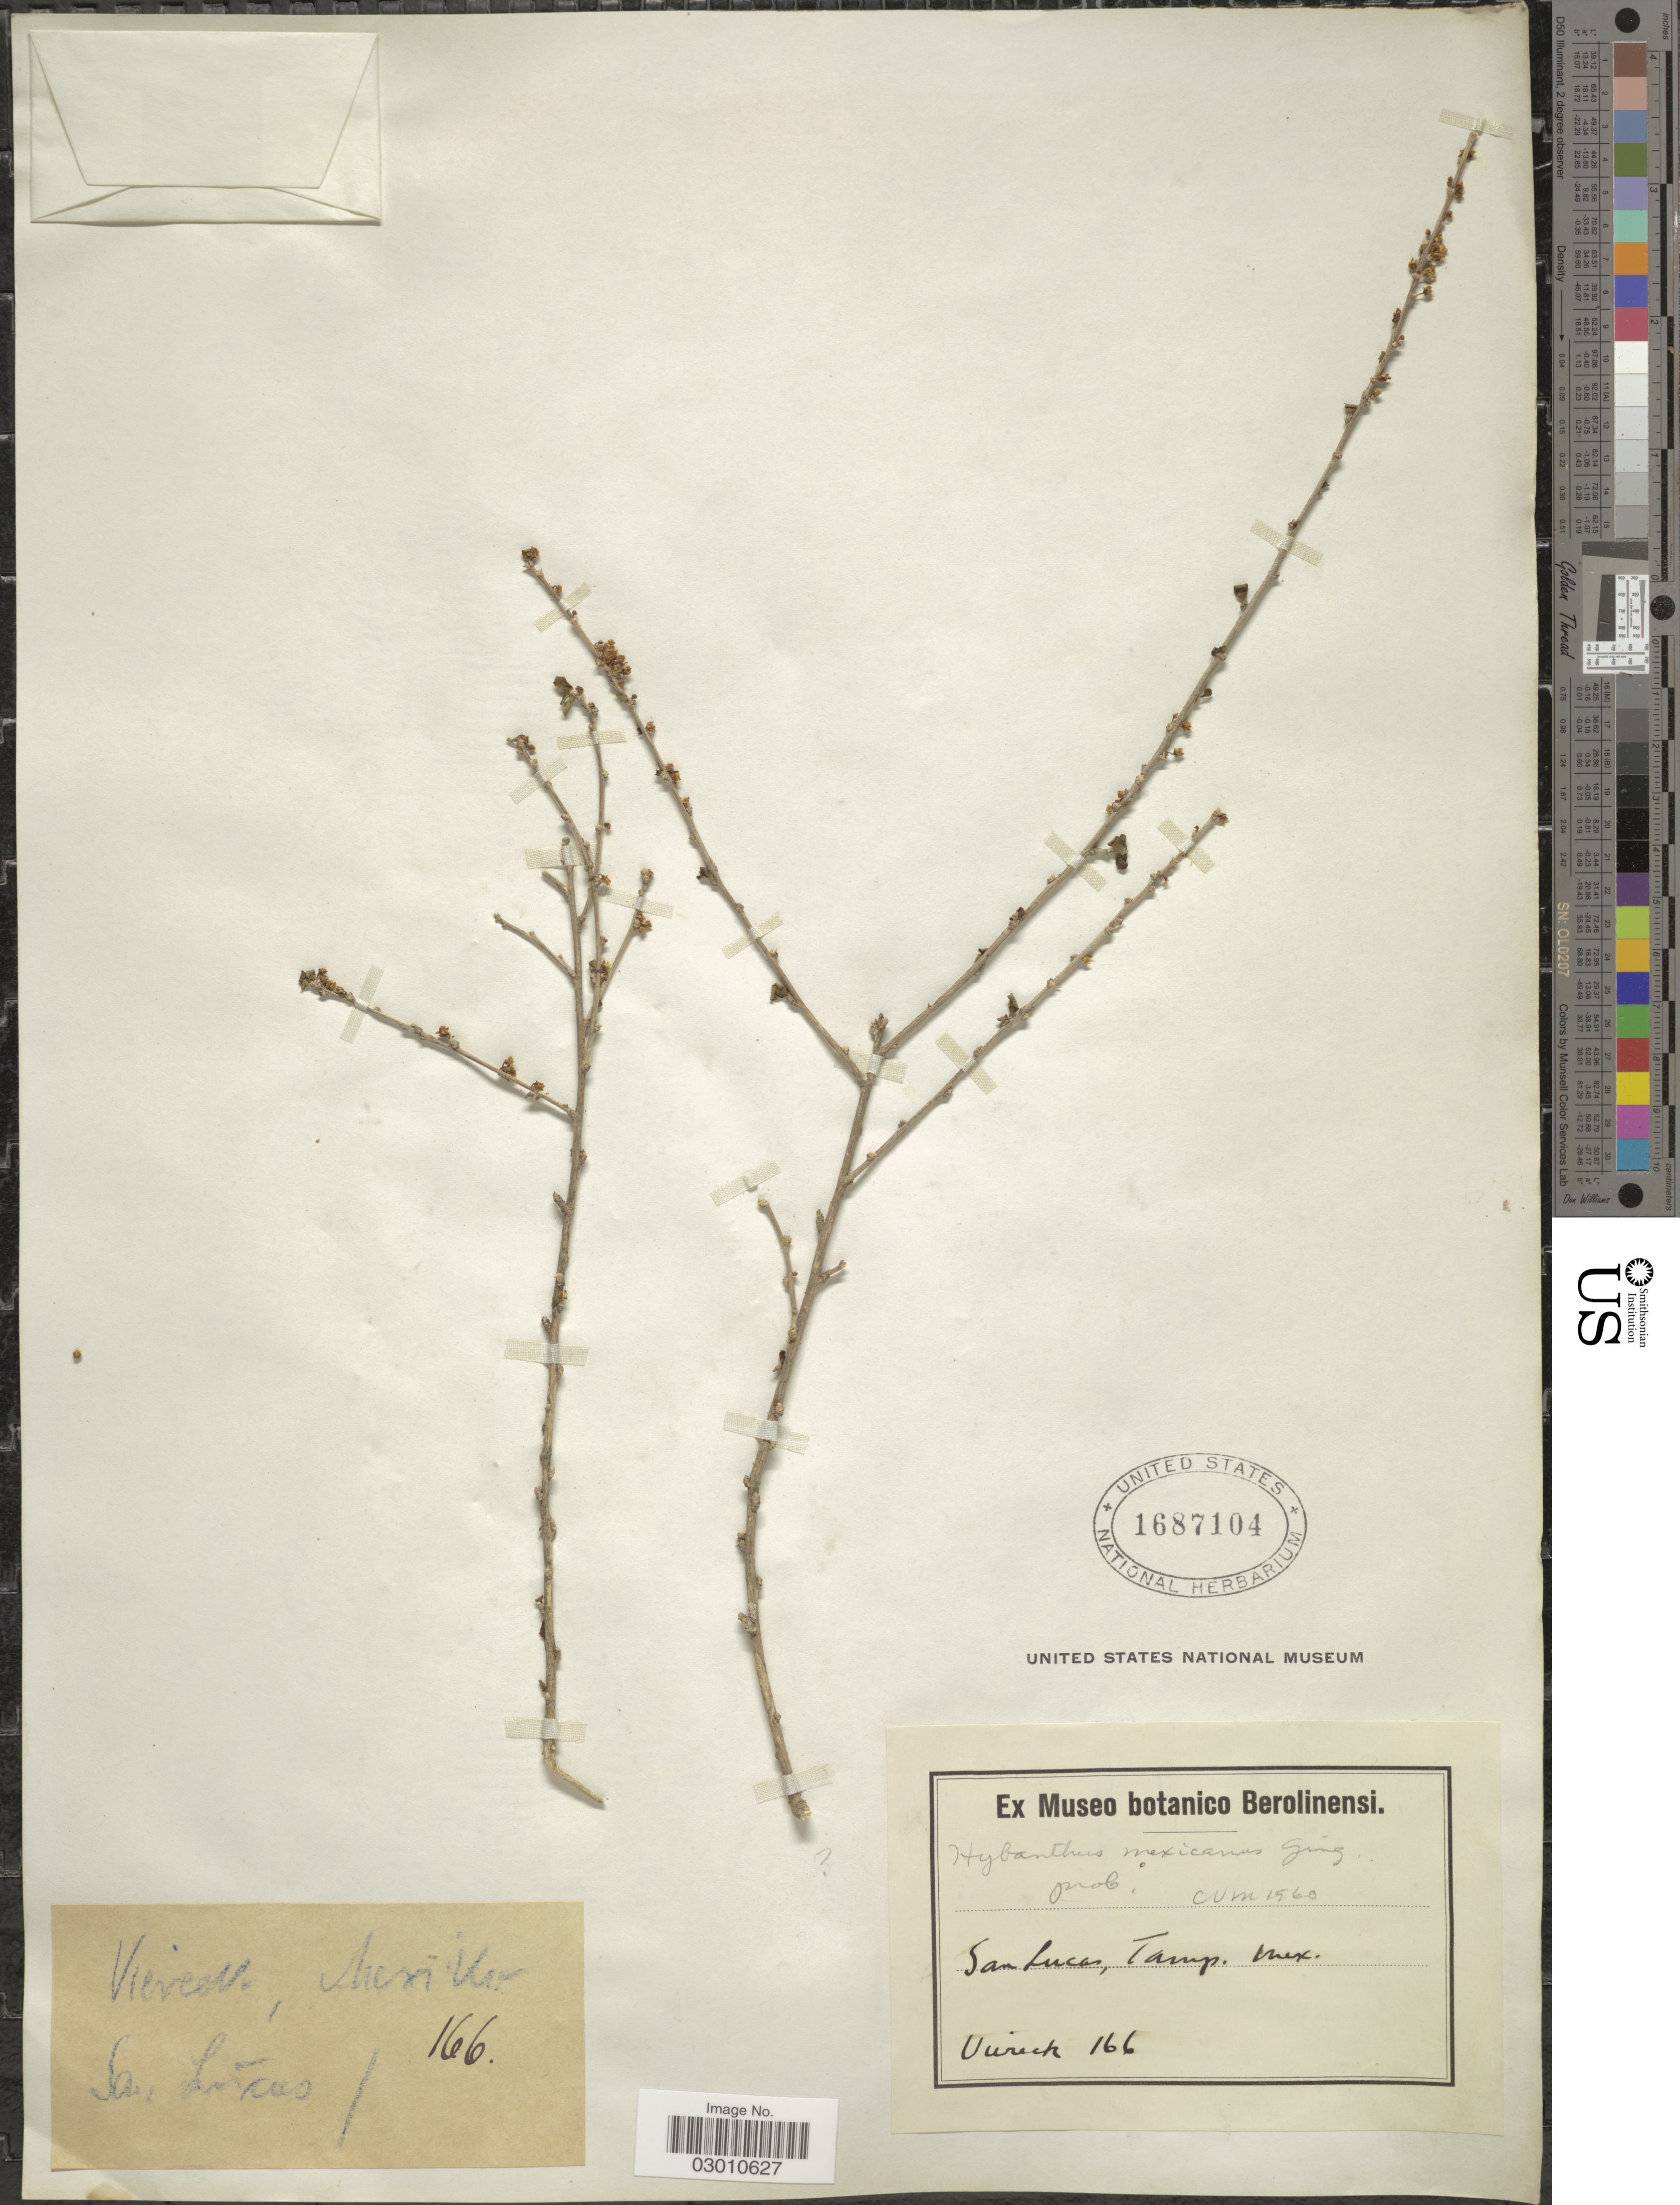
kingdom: Plantae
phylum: Tracheophyta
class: Magnoliopsida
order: Malpighiales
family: Violaceae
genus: Ixchelia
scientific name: Ixchelia mexicana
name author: (Ging.) H.E. Ballard & Wahlert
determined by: Strong, Mark T., (BOT), Smithsonian Institution - National Museum of Natural History (UNITED STATES)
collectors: -. Viereck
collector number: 166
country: Mexico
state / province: Tamaulipas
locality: San Lucas.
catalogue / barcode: US 1687104